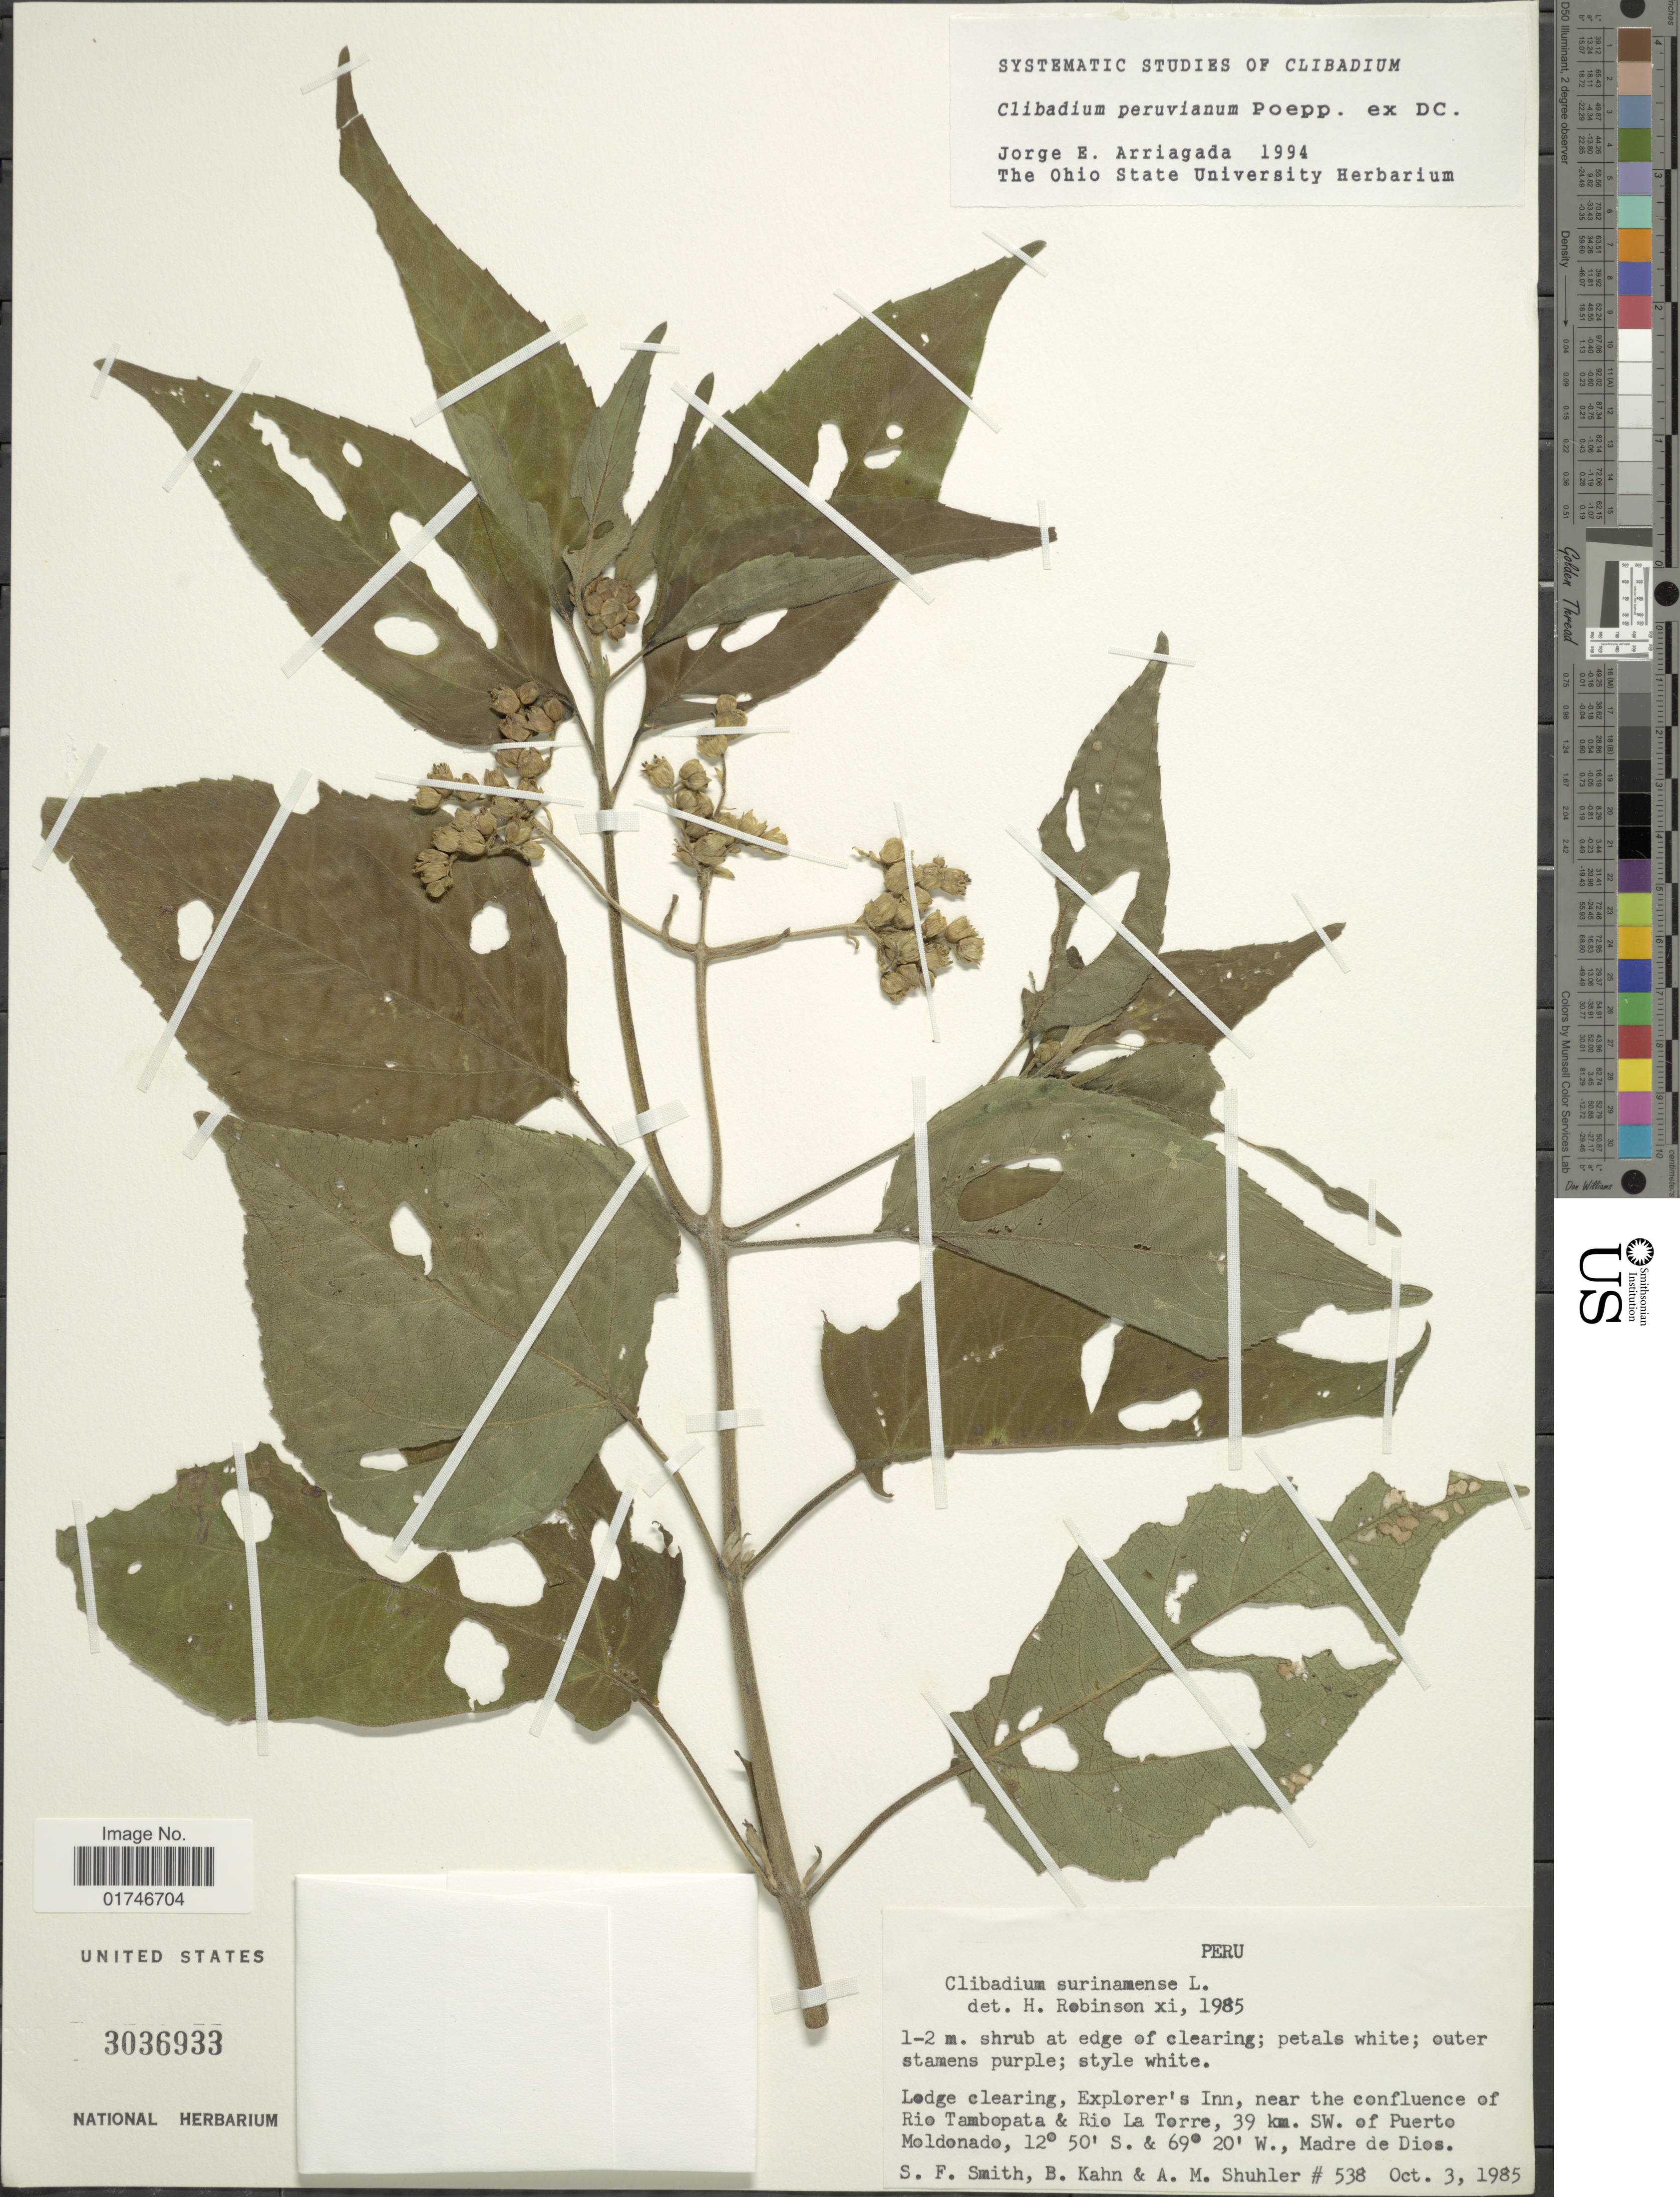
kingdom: Plantae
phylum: Tracheophyta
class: Magnoliopsida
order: Asterales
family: Asteraceae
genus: Clibadium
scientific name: Clibadium peruvianum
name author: Poepp.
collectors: S.F. Smith, B. Kahn & A. Shuhler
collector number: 538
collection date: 1985-10-03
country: Peru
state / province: Madre de Dios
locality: Ledge clearing, Explorer's Inn, near the confluence of Rio Tambopata & Rio La Torre, 39 km. SW. of Puerto Moldonado, Madre de Dios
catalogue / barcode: US 3036933